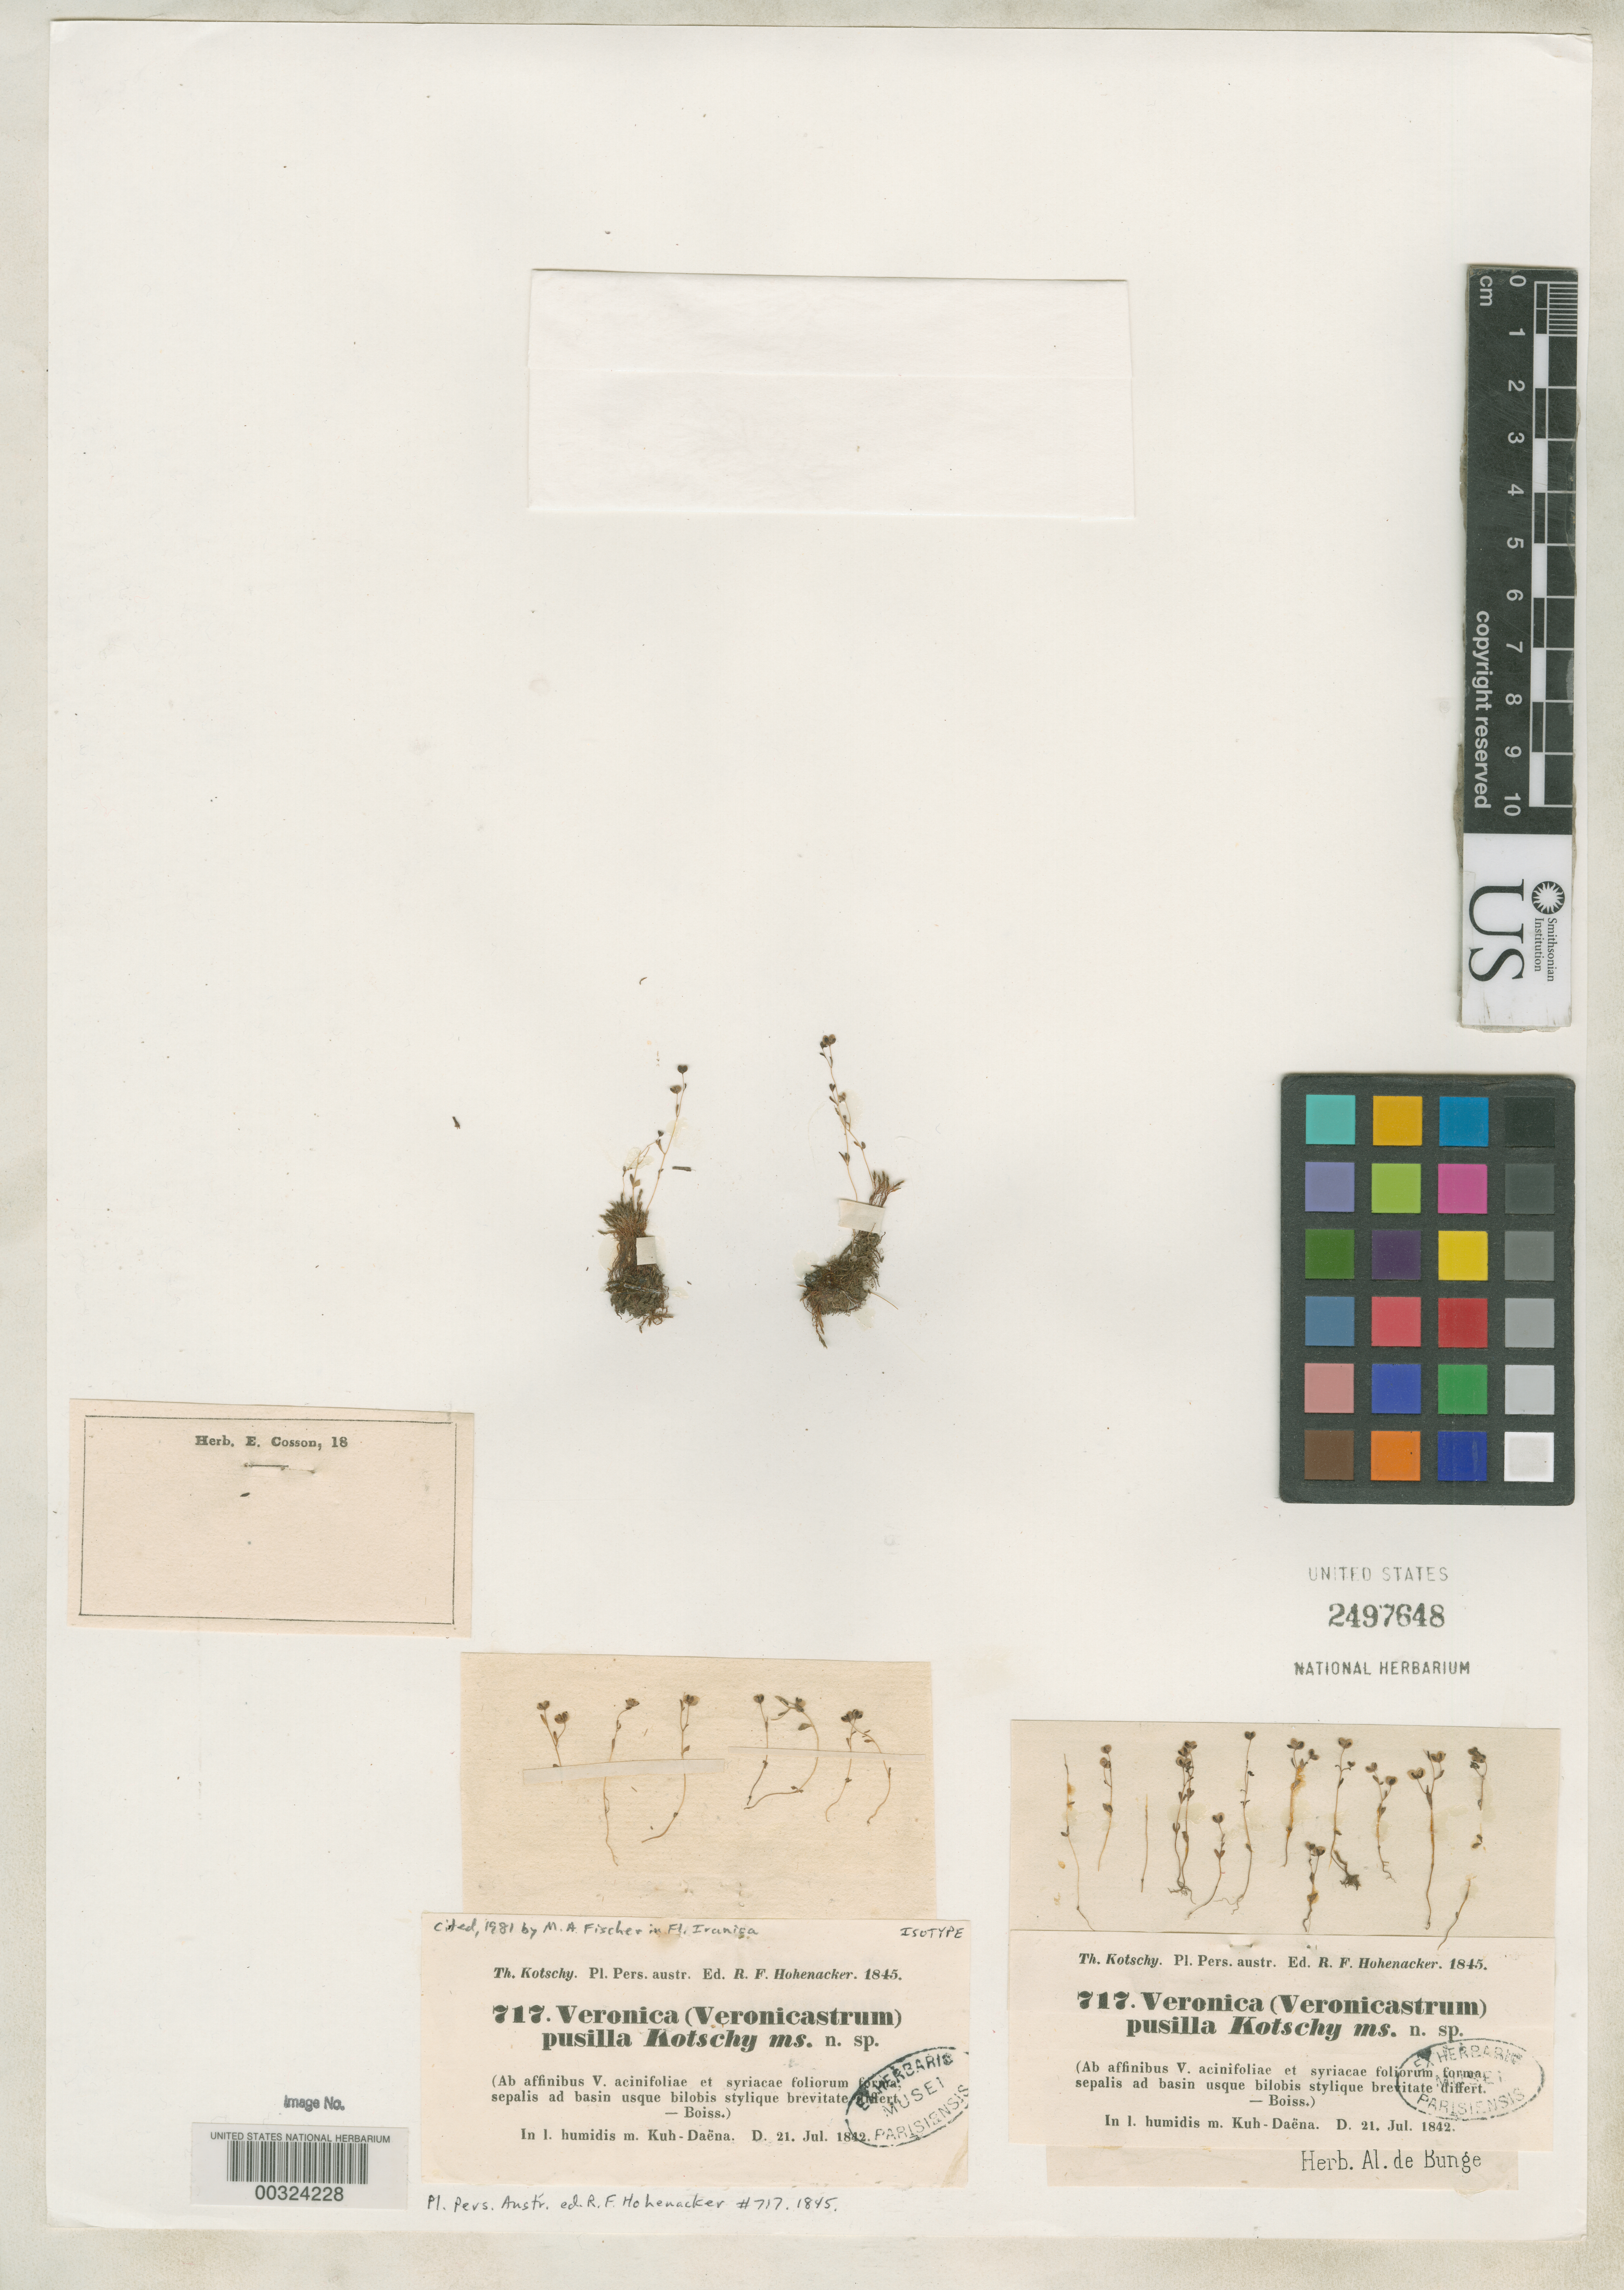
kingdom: Plantae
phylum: Tracheophyta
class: Magnoliopsida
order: Lamiales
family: Plantaginaceae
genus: Veronica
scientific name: Veronica pusilla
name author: Kotschy ex Boiss. in Hohen.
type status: Isotype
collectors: K. G. Kotschy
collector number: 717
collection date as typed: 21 Jul 1842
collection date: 1842-07-21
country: Iran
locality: In L. Humidism. Kuh-daena.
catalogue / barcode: US 2497648